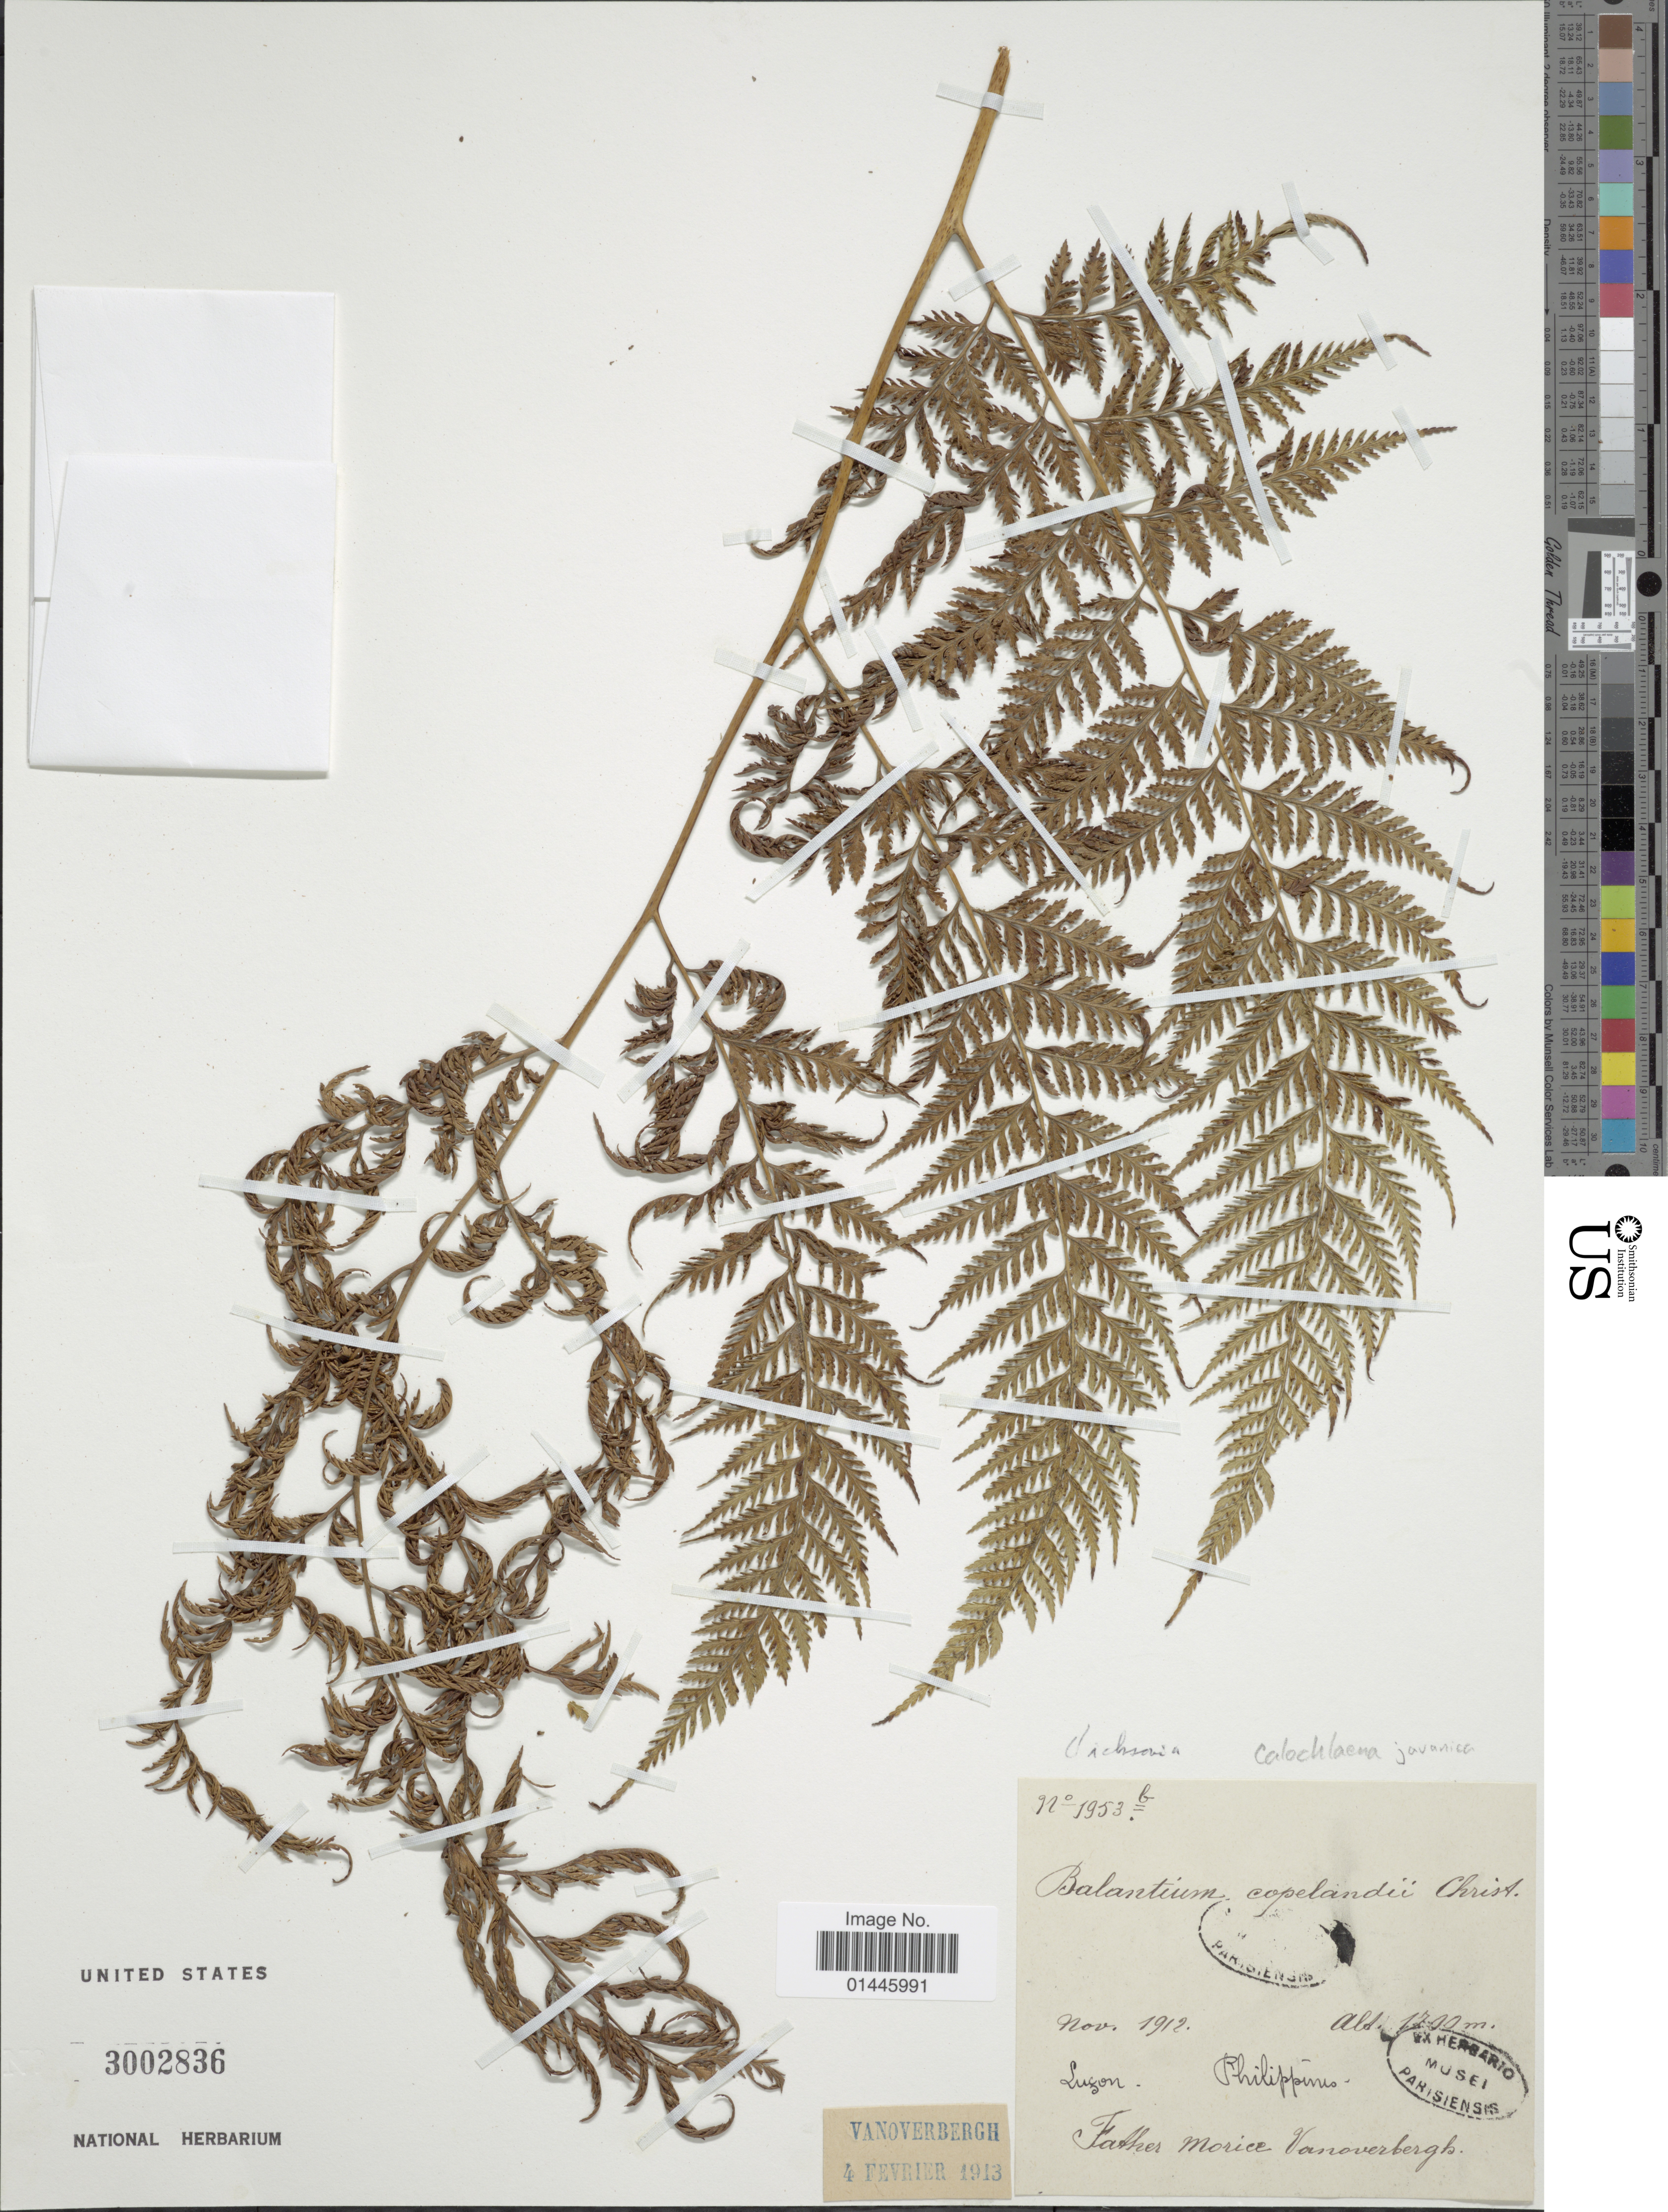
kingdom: Plantae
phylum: Tracheophyta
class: Polypodiopsida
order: Cyatheales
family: Dicksoniaceae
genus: Calochlaena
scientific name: Calochlaena javanica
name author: (Blume) M.D. Turner & R.A. White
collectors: M. Vanoverbergh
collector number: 1953b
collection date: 1912-11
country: Philippines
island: Luzon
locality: Luzon.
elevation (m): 1700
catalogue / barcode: US 3002836